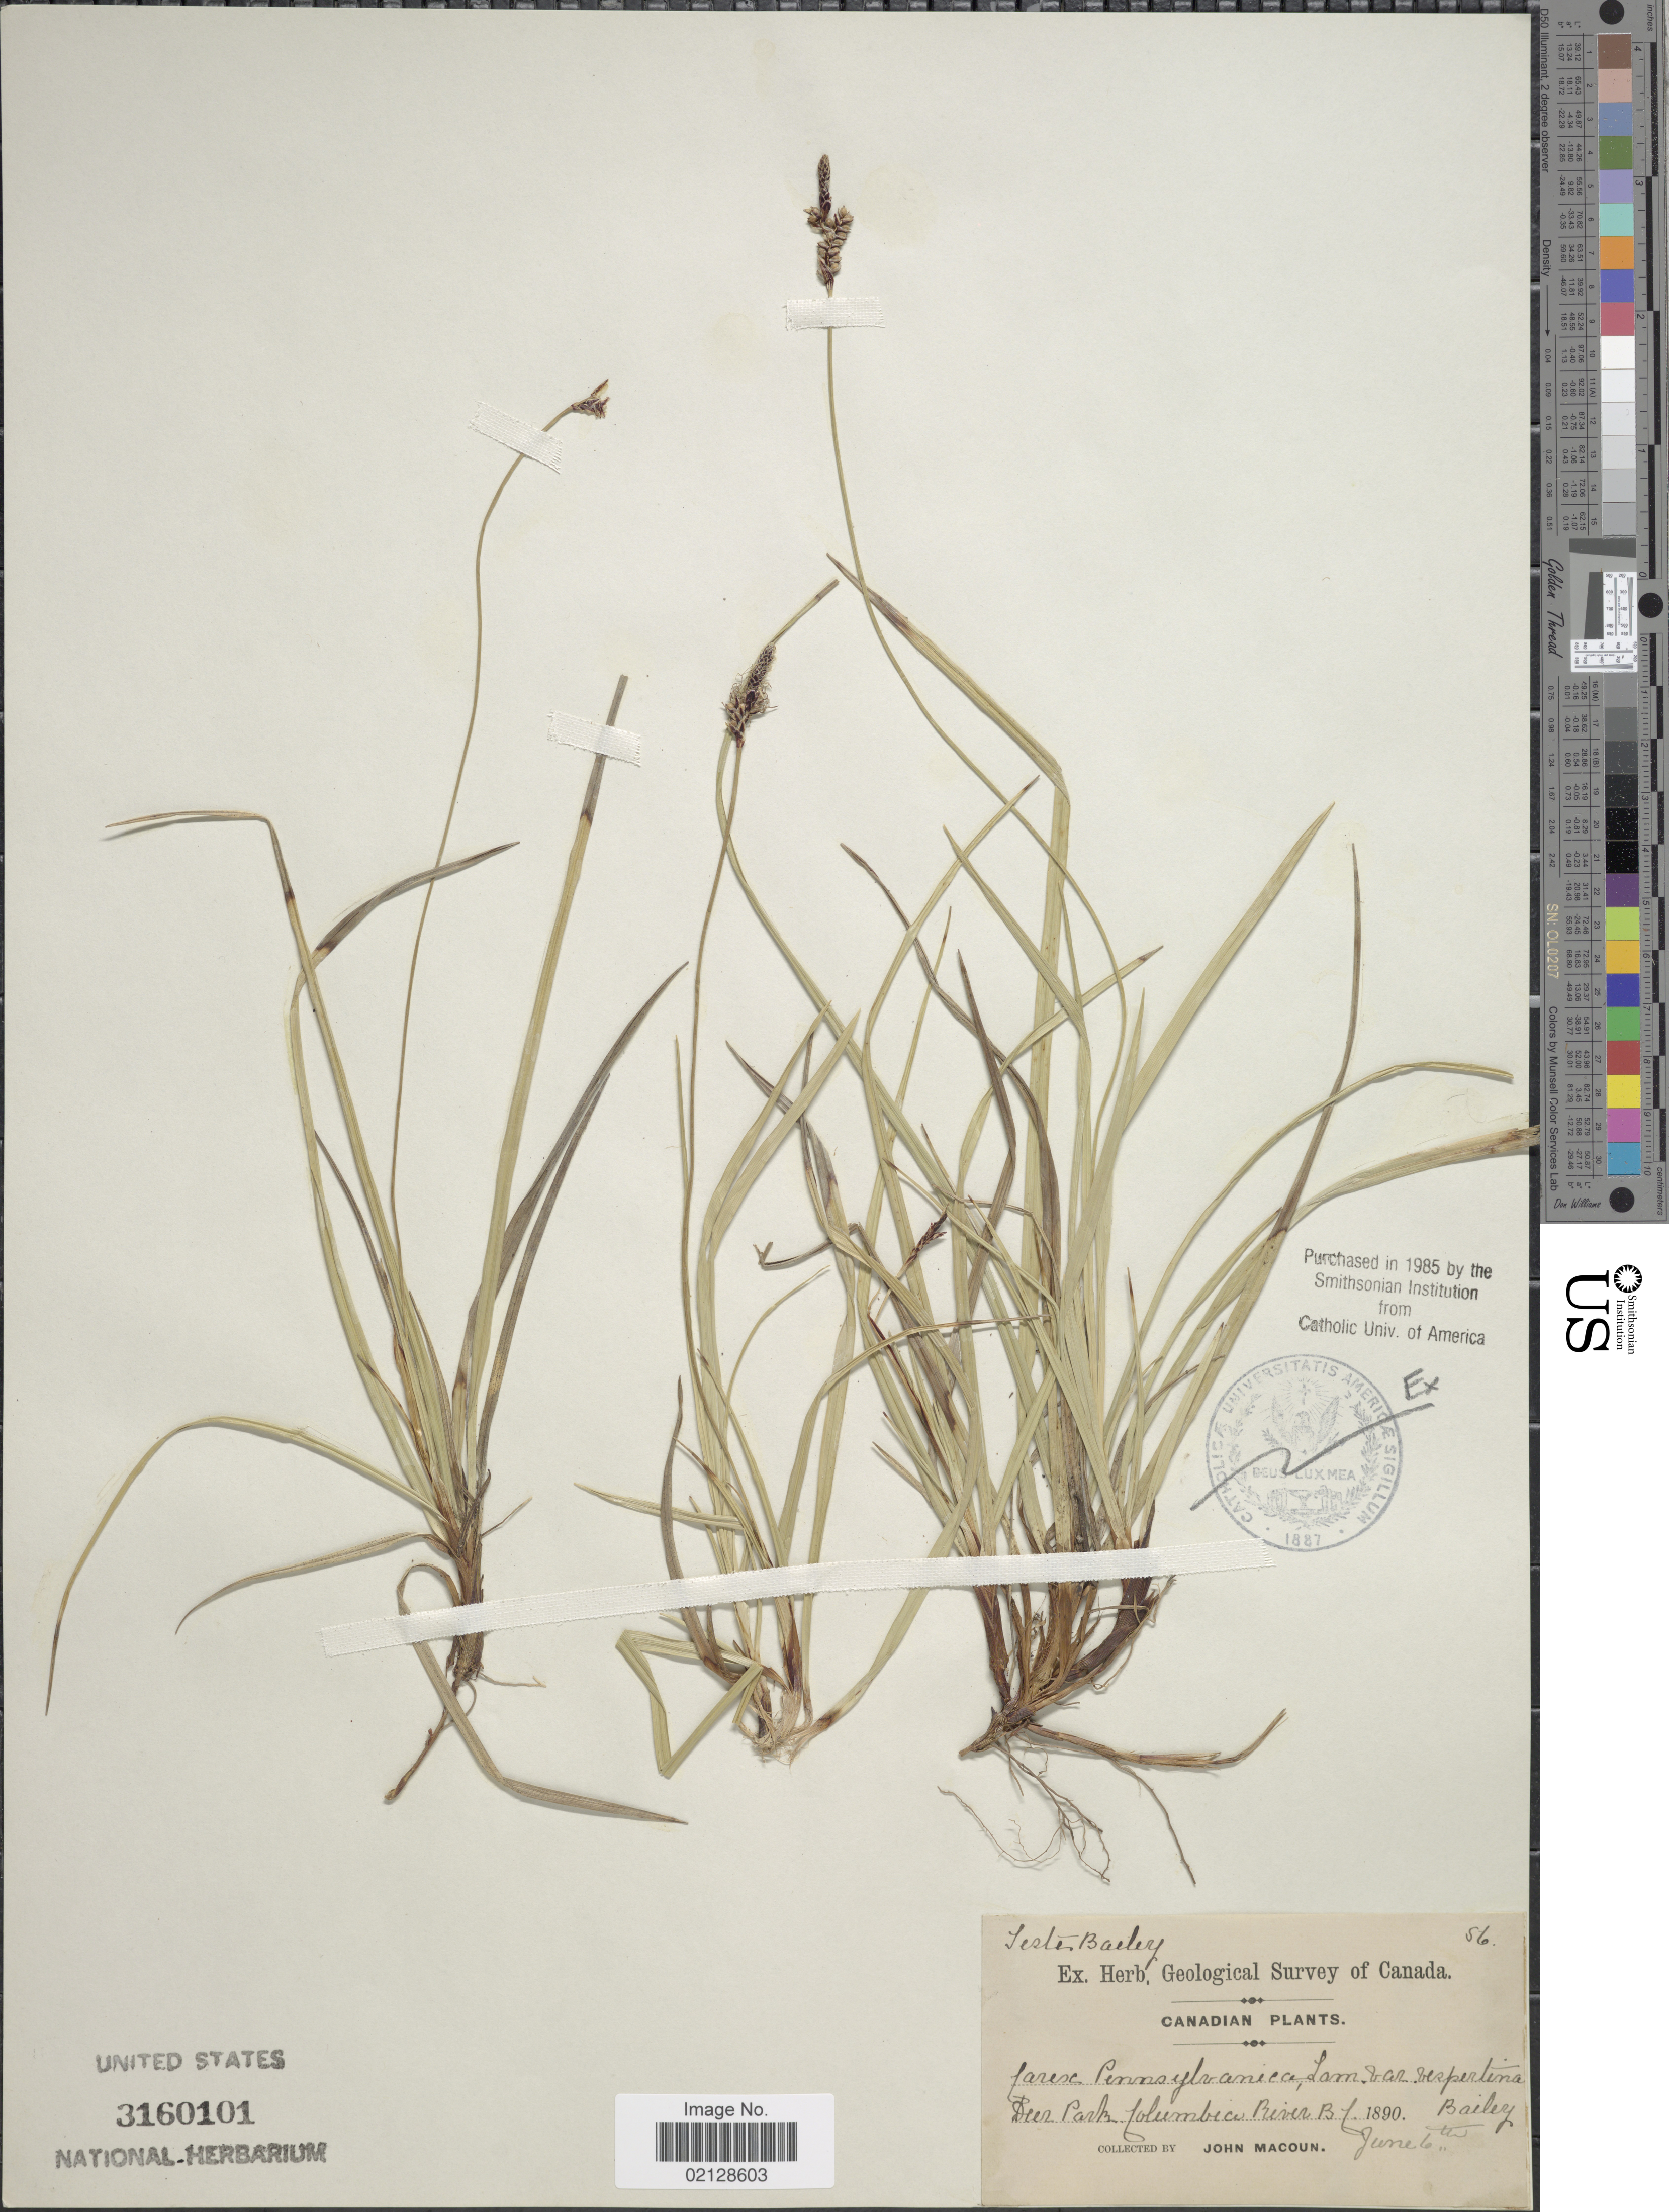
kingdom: Plantae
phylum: Tracheophyta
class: Liliopsida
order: Poales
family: Cyperaceae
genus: Carex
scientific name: Carex pensylvanica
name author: Lam.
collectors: J. Macoun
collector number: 56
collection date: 1890-06-06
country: Canada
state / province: British Columbia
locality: Deer Park, Columbia River, B.C.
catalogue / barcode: US 3160101